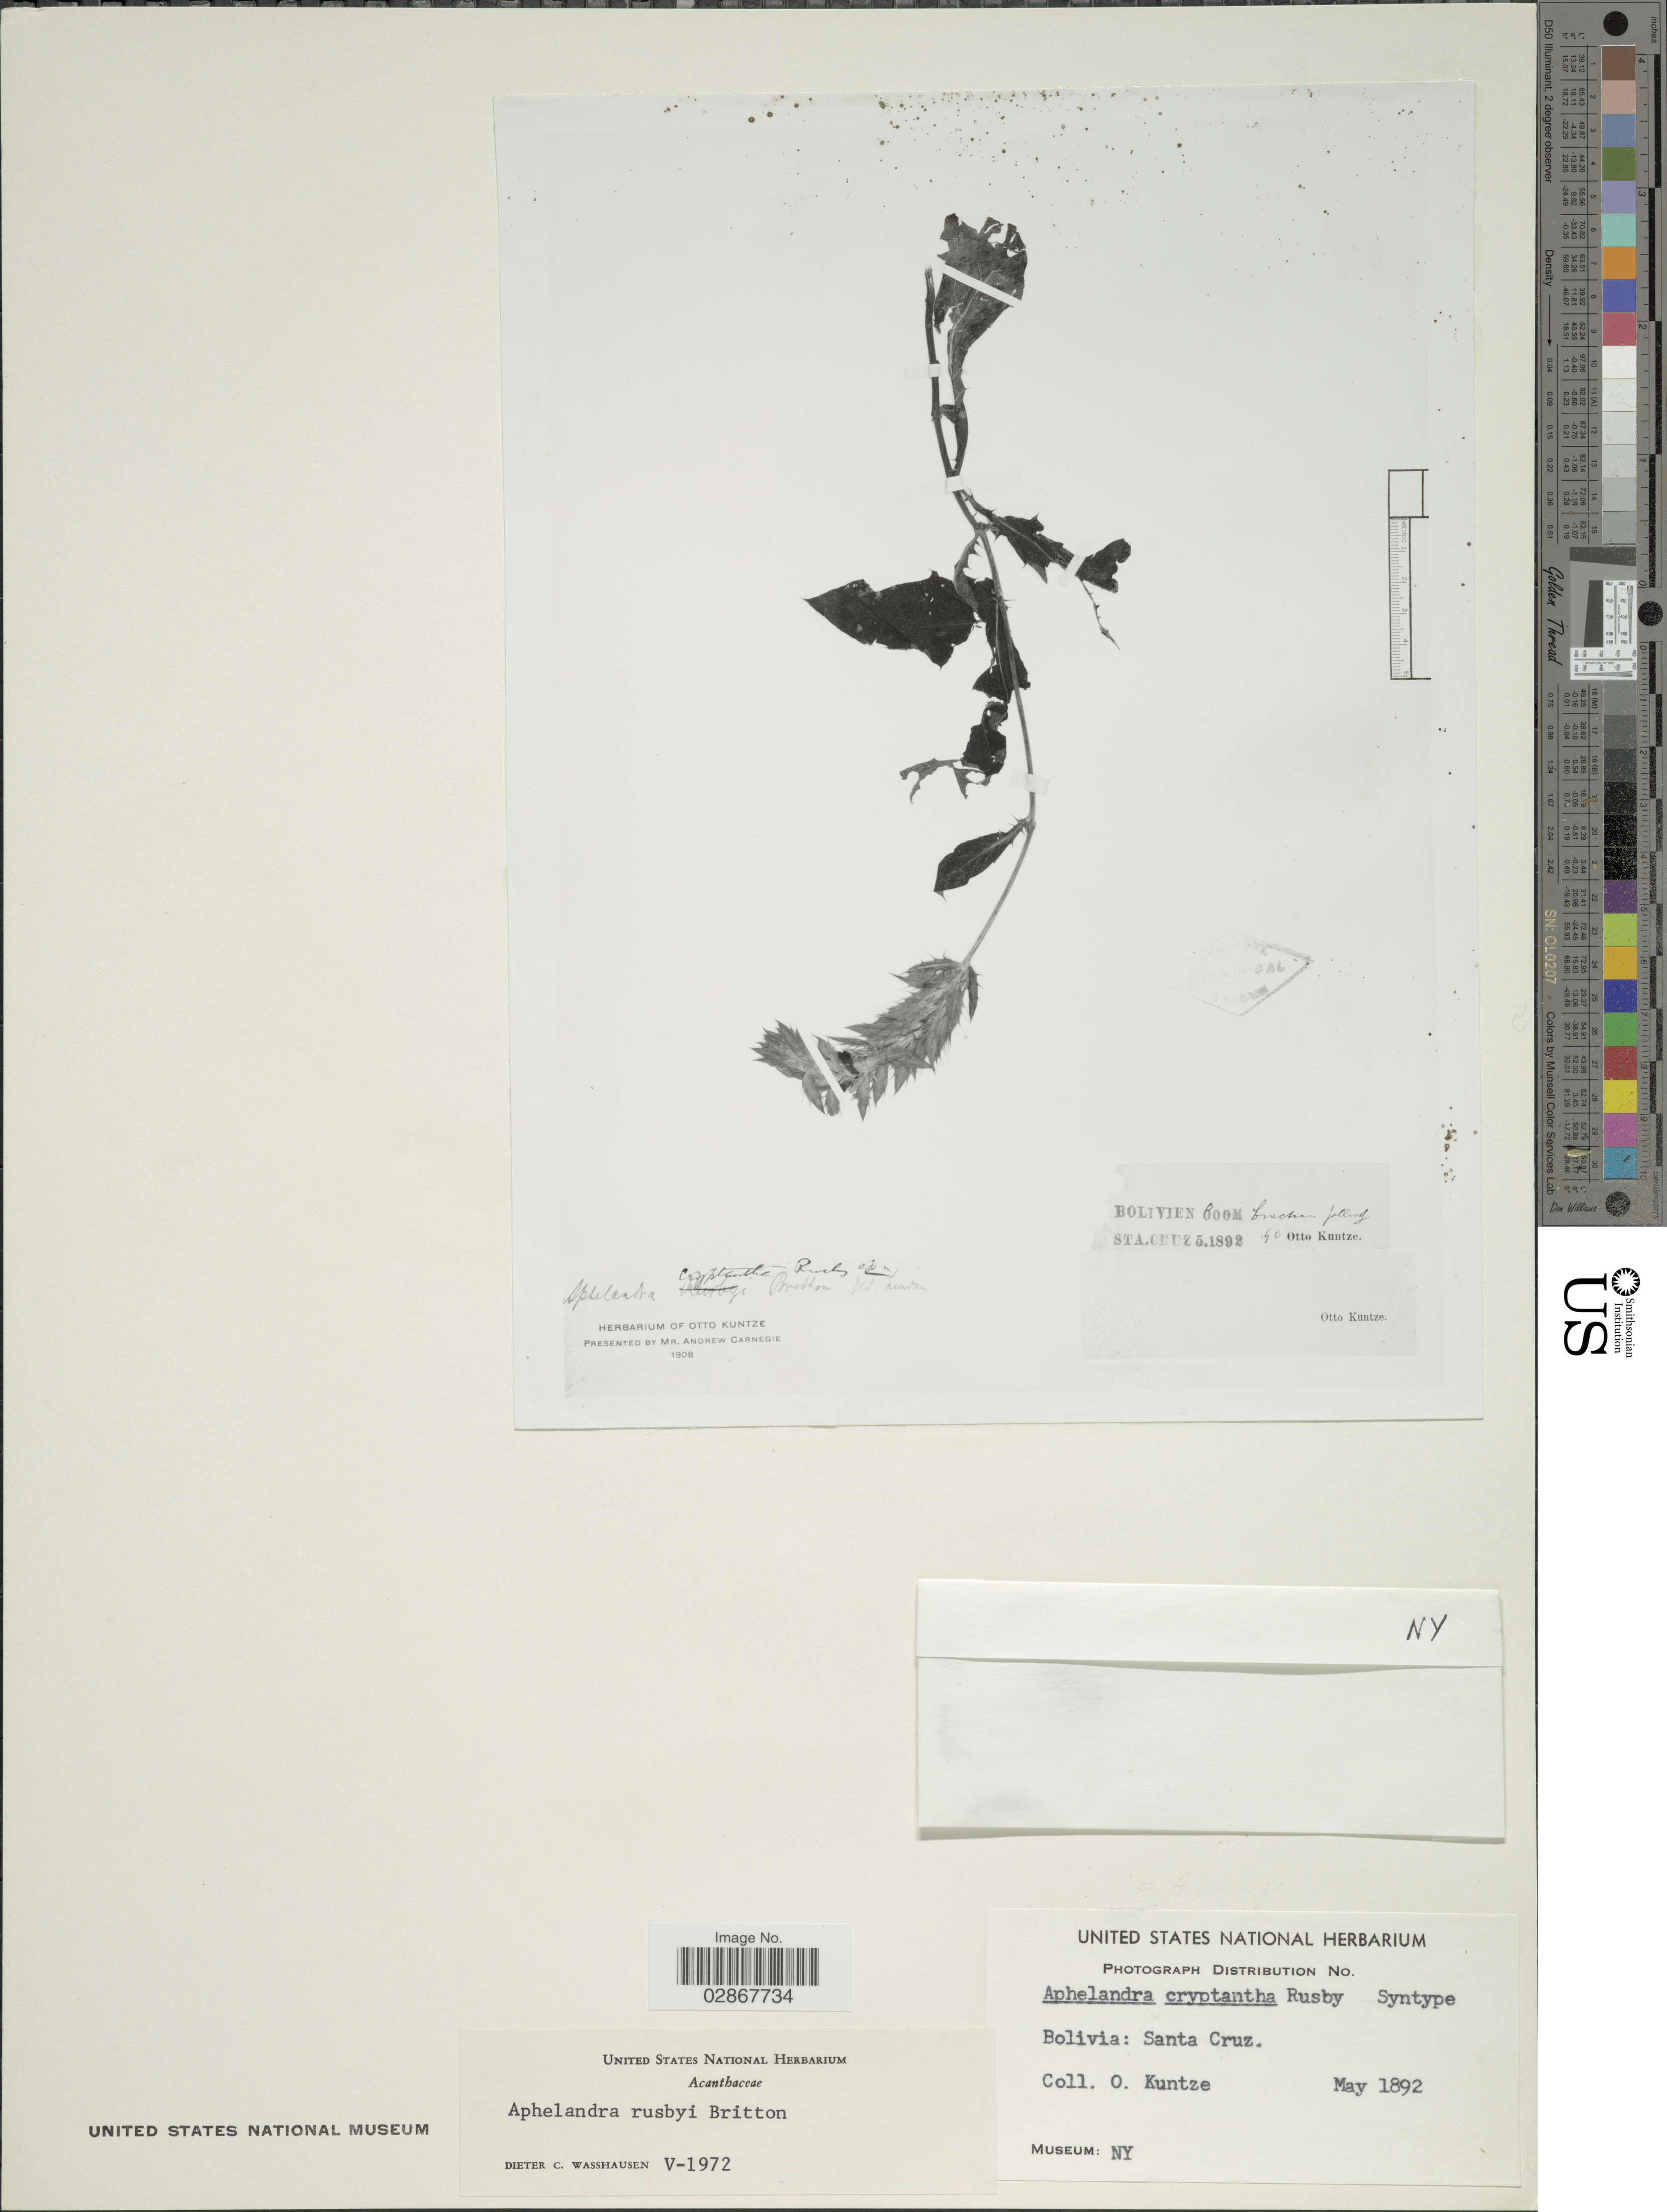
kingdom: Plantae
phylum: Tracheophyta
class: Magnoliopsida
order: Lamiales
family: Acanthaceae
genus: Aphelandra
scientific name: Aphelandra rusbyi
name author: Britton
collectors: C.E.O. Kuntze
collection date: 1892-05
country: Bolivia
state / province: Santa Cruz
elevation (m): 800